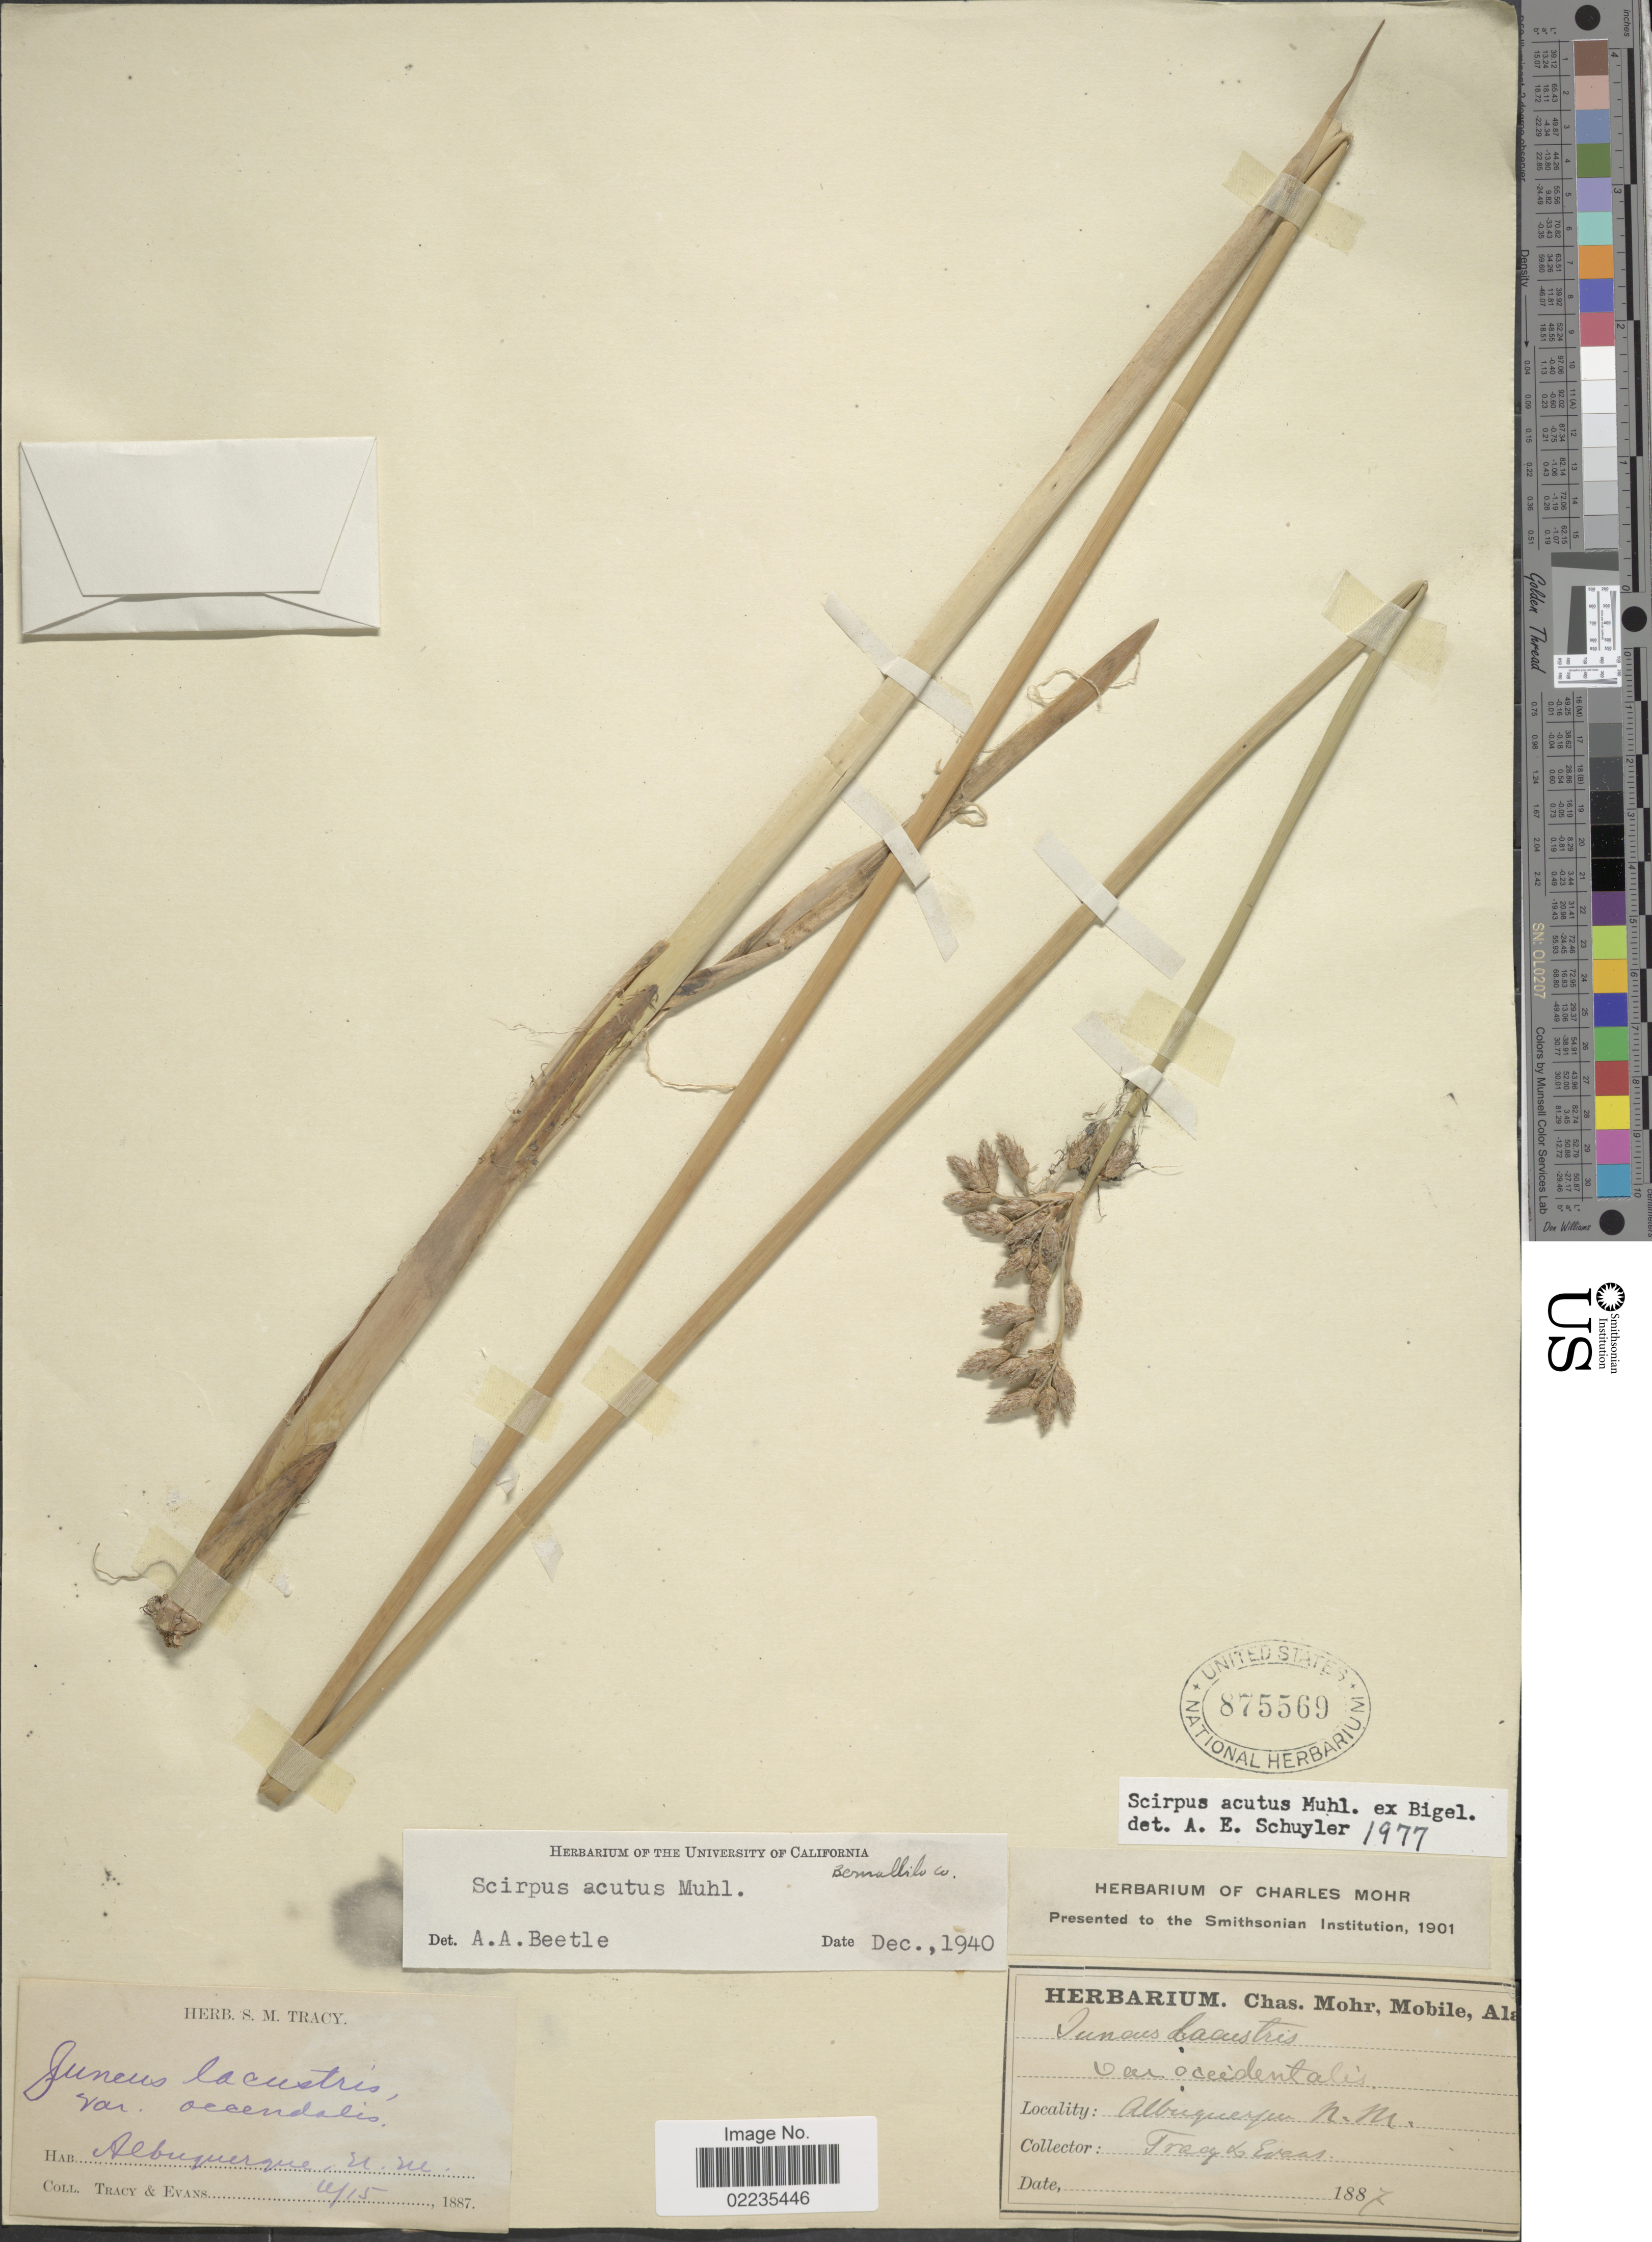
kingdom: Plantae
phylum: Tracheophyta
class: Liliopsida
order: Poales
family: Cyperaceae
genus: Schoenoplectus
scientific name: Schoenoplectus acutus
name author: (Muhl. ex Bigelow) Á. Löve & D. Löve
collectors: -. Tracy & -- Evans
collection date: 1887-06-15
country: United States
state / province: New Mexico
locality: Albuquerque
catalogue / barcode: US 875569